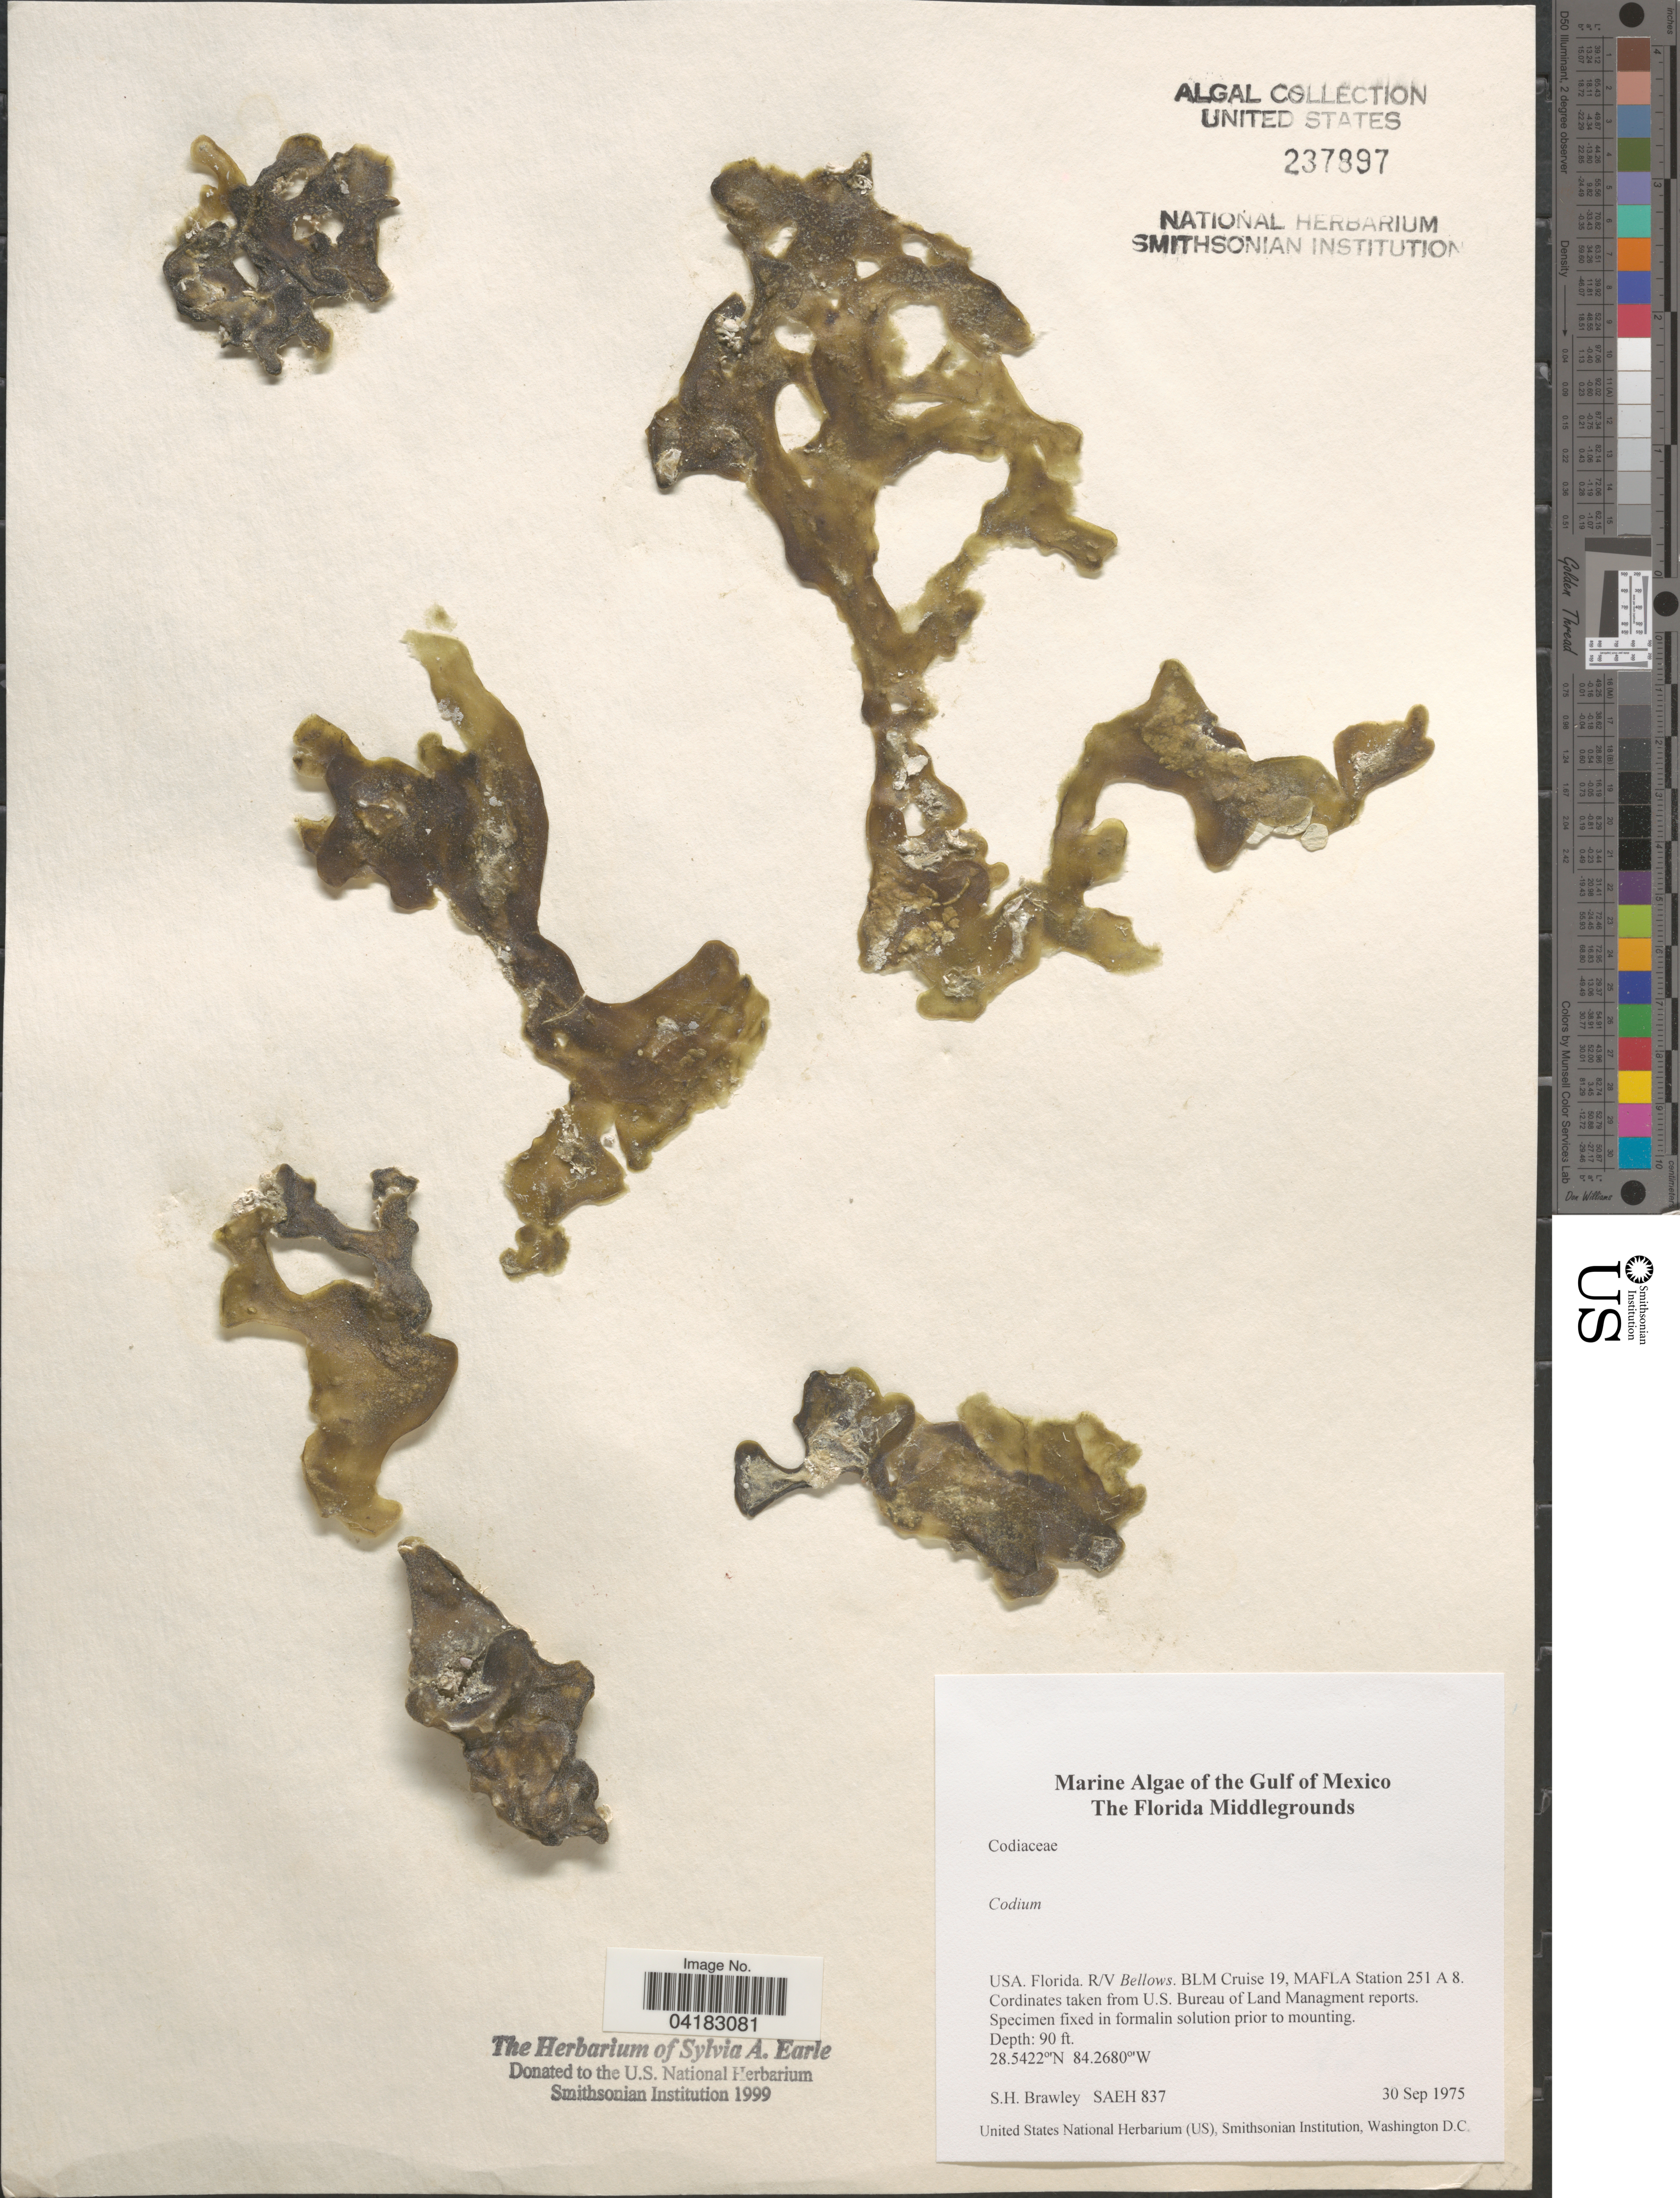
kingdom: Plantae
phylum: Chlorophyta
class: Ulvophyceae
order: Bryopsidales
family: Codiaceae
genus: Codium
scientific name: Codium sp.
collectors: S. Brawley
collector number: SAEH837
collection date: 1975-09-30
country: United States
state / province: Florida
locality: Gulf of Mexico. The Florida Middlegrounds. R/V Bellows. BLM Cruise 19, MAFLA Station 251 A 8.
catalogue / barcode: US 237897